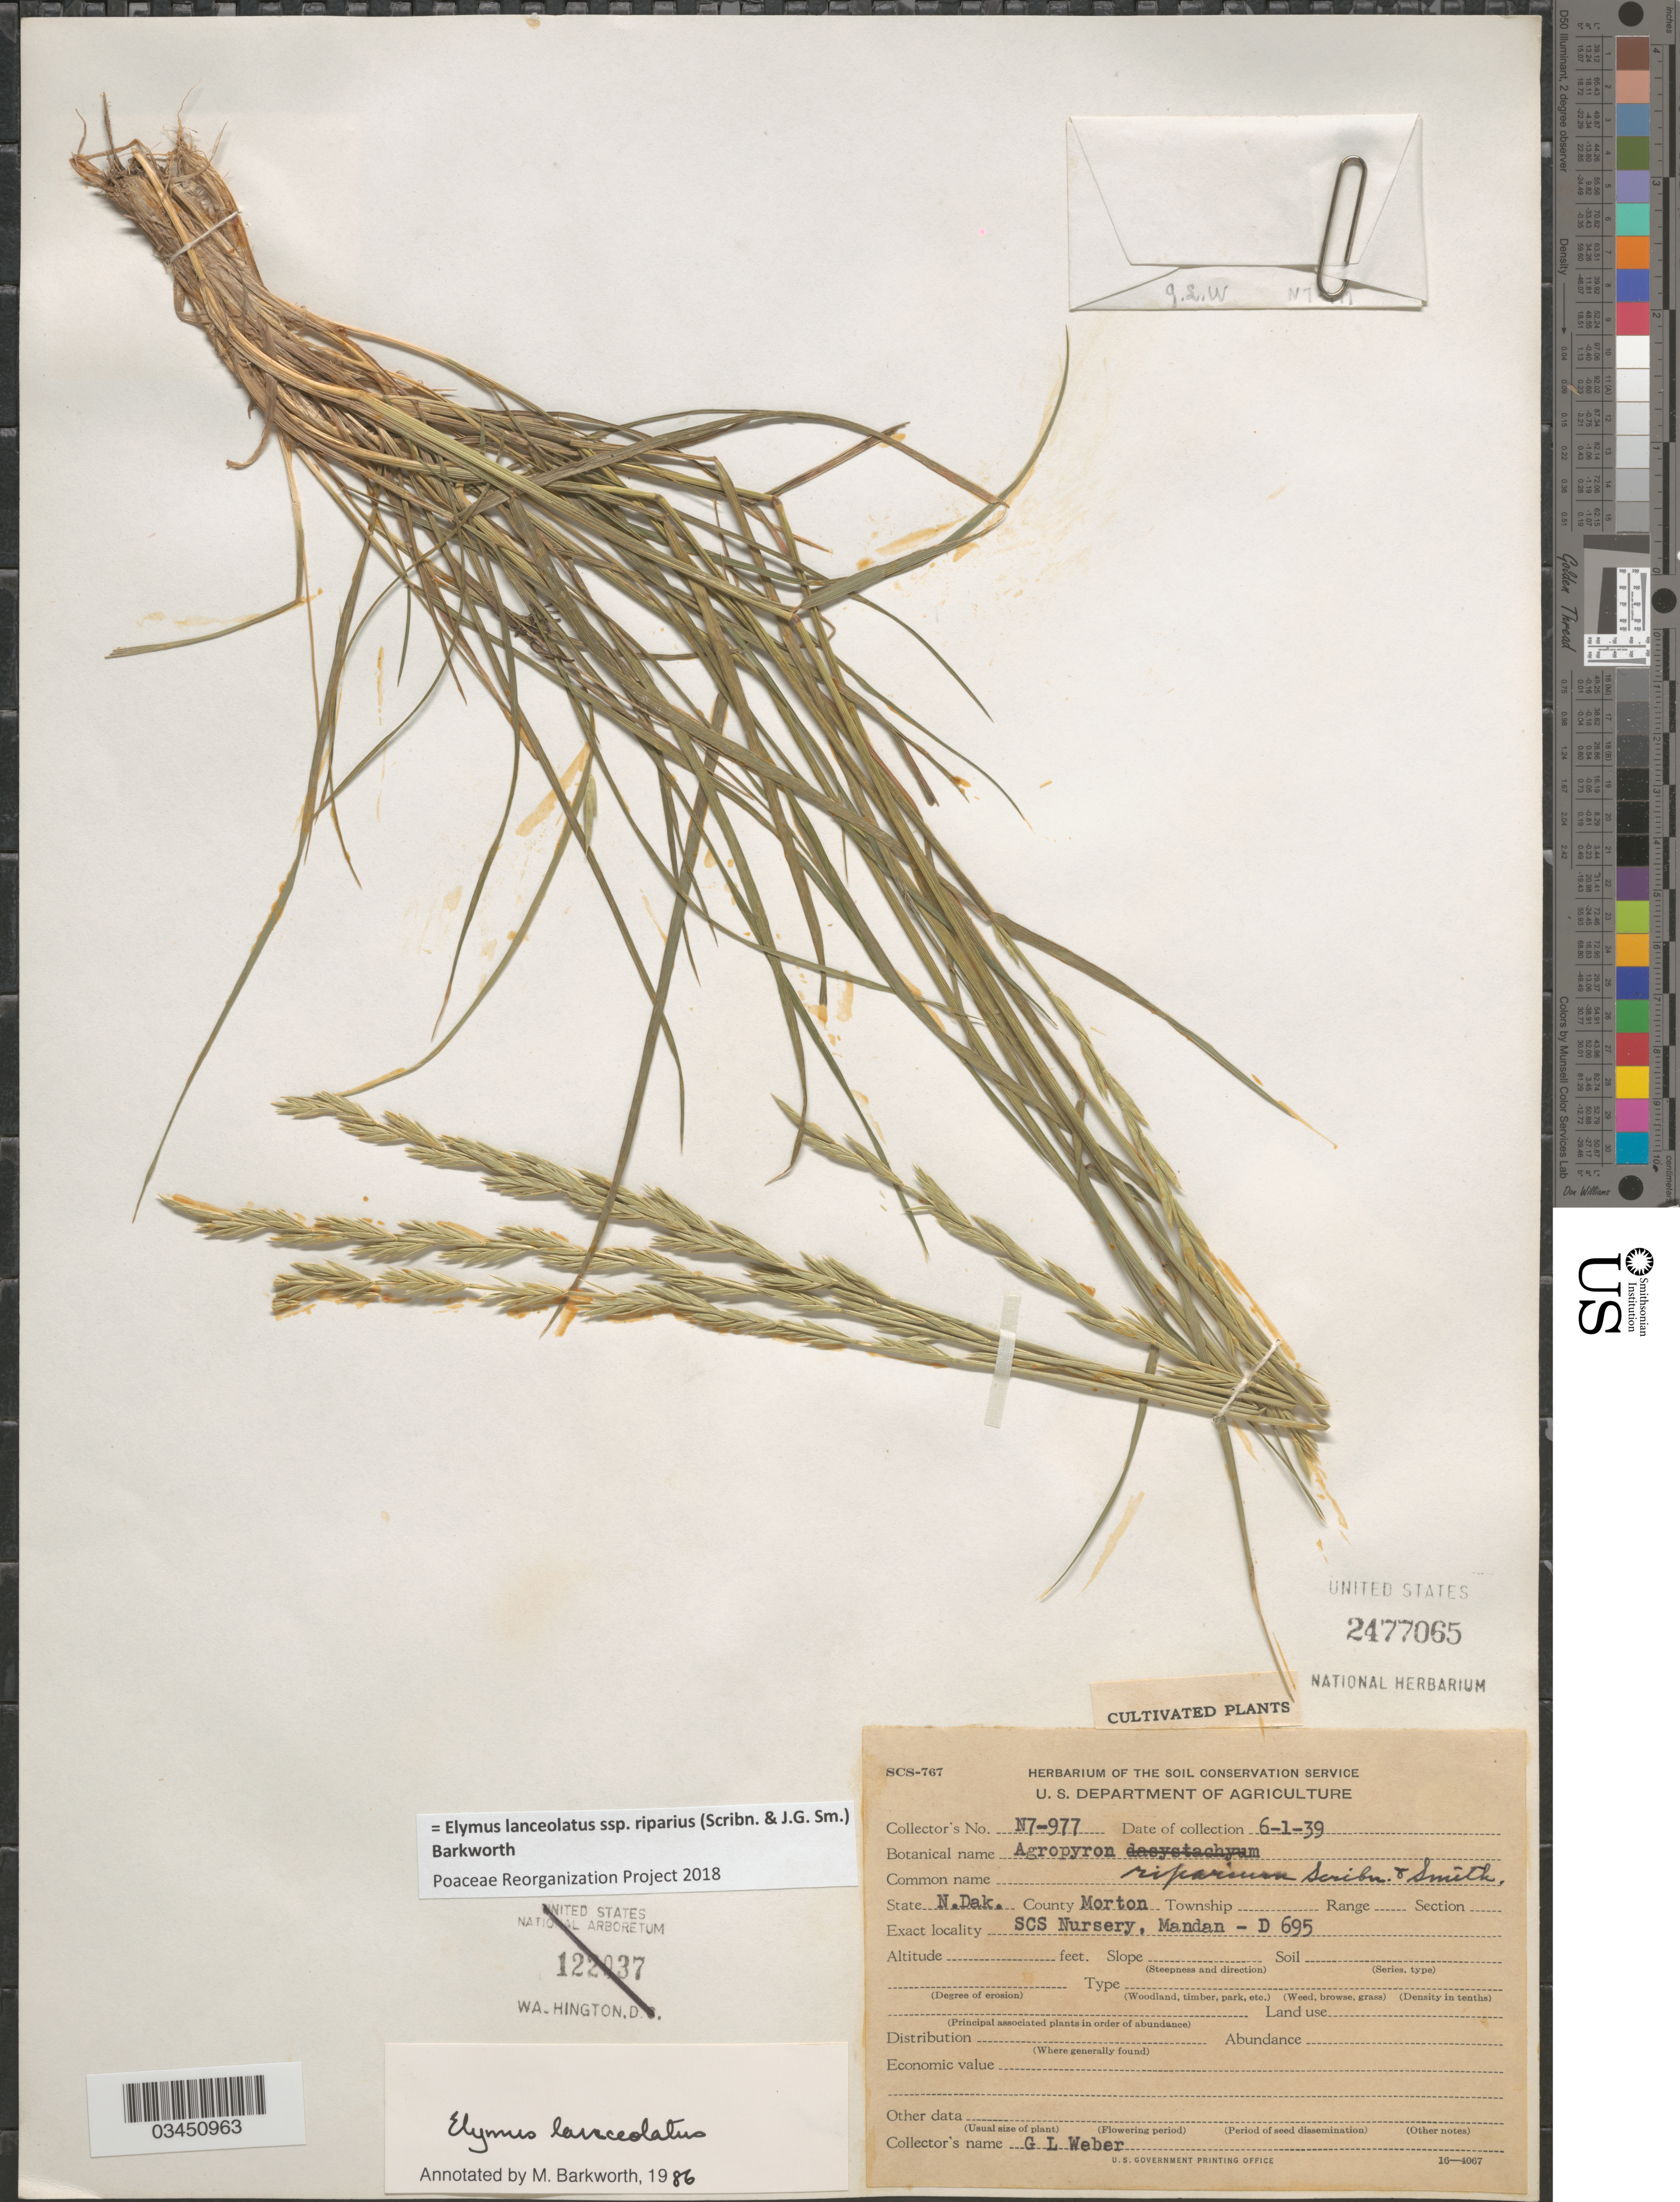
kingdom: Plantae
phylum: Tracheophyta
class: Liliopsida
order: Poales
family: Poaceae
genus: Elymus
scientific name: Elymus lanceolatus subsp. riparius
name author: (Scribn. & J.G. Sm.) Barkworth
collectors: G. Weber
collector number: N7-977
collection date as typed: Transcribed d/m/y: 1/6/39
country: United States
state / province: North Dakota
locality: County Morton. SCS Nursery, Mandan - D 695.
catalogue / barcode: US 2477065